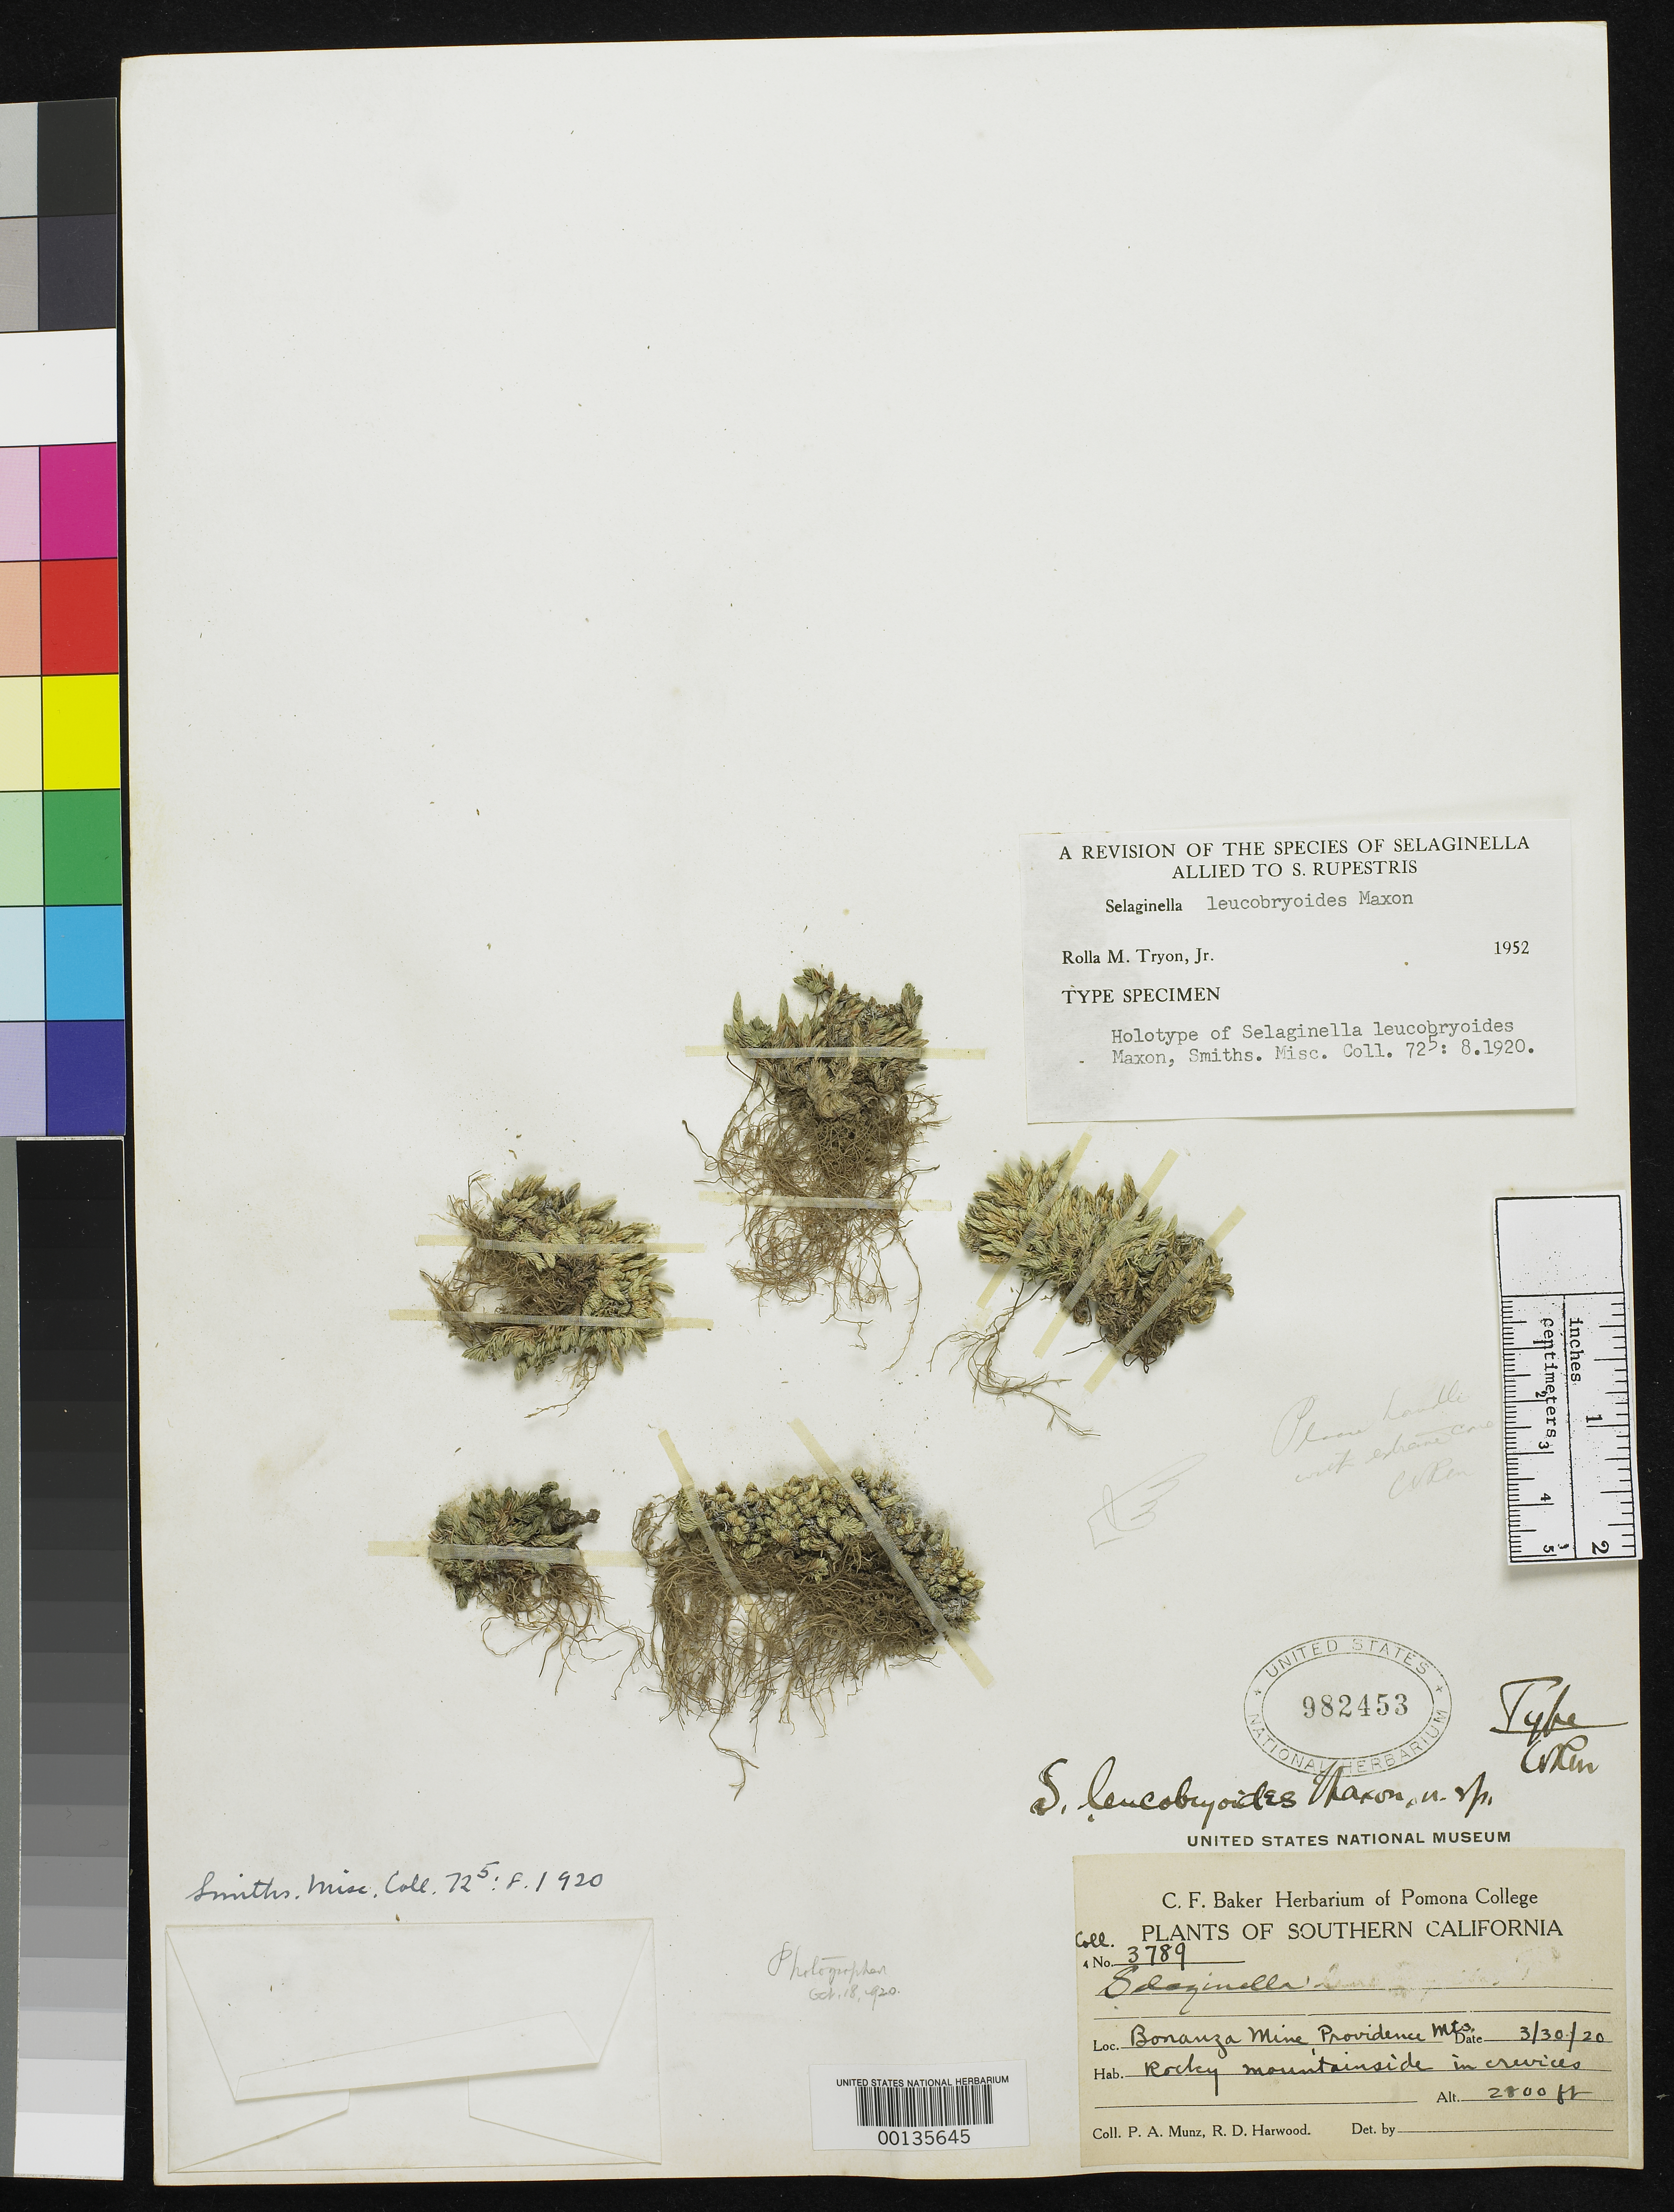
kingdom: Plantae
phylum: Tracheophyta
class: Lycopodiopsida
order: Selaginellales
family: Selaginellaceae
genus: Selaginella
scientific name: Selaginella leucobryoides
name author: Maxon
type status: Holotype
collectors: P. A. Munz & R. Hardwood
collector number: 3789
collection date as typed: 30 Mar 1920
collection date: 1920-03-30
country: United States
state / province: California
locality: Bonanza Mine, Providence Mountains.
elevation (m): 762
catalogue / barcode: US 982453